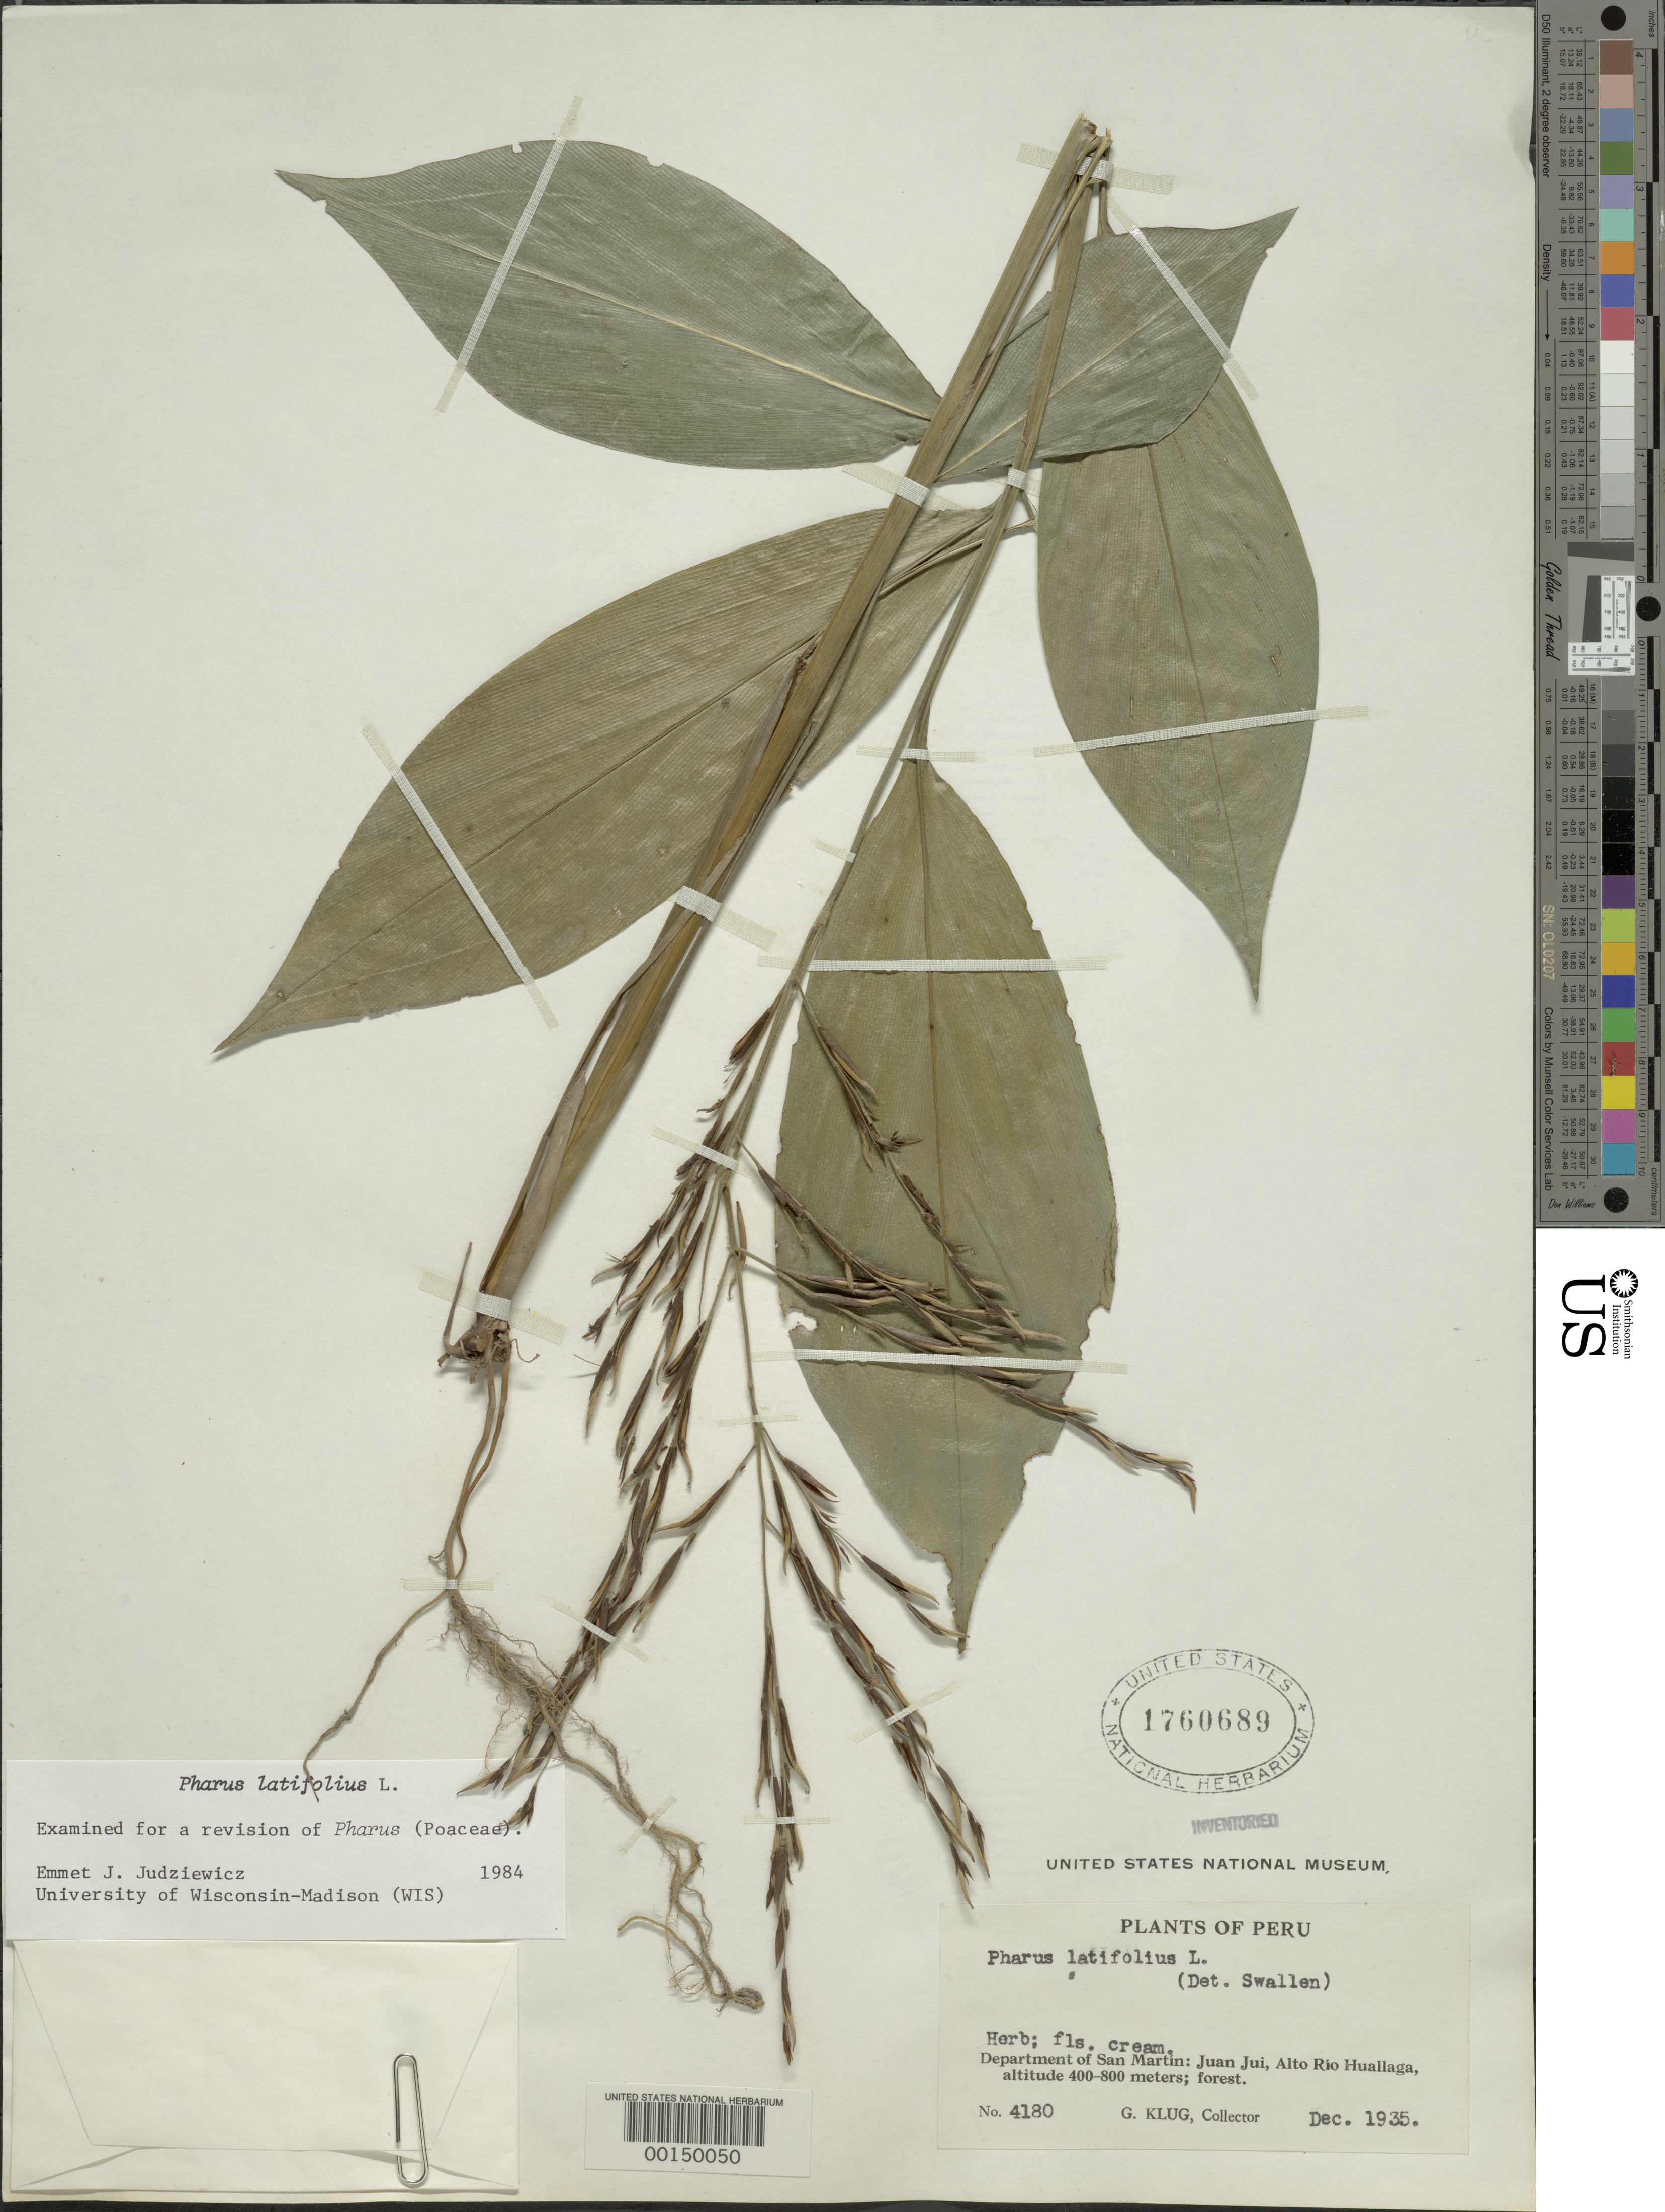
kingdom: Plantae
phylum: Tracheophyta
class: Liliopsida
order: Poales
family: Poaceae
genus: Pharus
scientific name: Pharus latifolius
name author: L.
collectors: G. Klug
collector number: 4180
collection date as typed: Dec 1935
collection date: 1935-12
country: Peru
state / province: San Martín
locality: Juan Jui, Alto Rio Huallaga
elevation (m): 400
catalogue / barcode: US 1760689